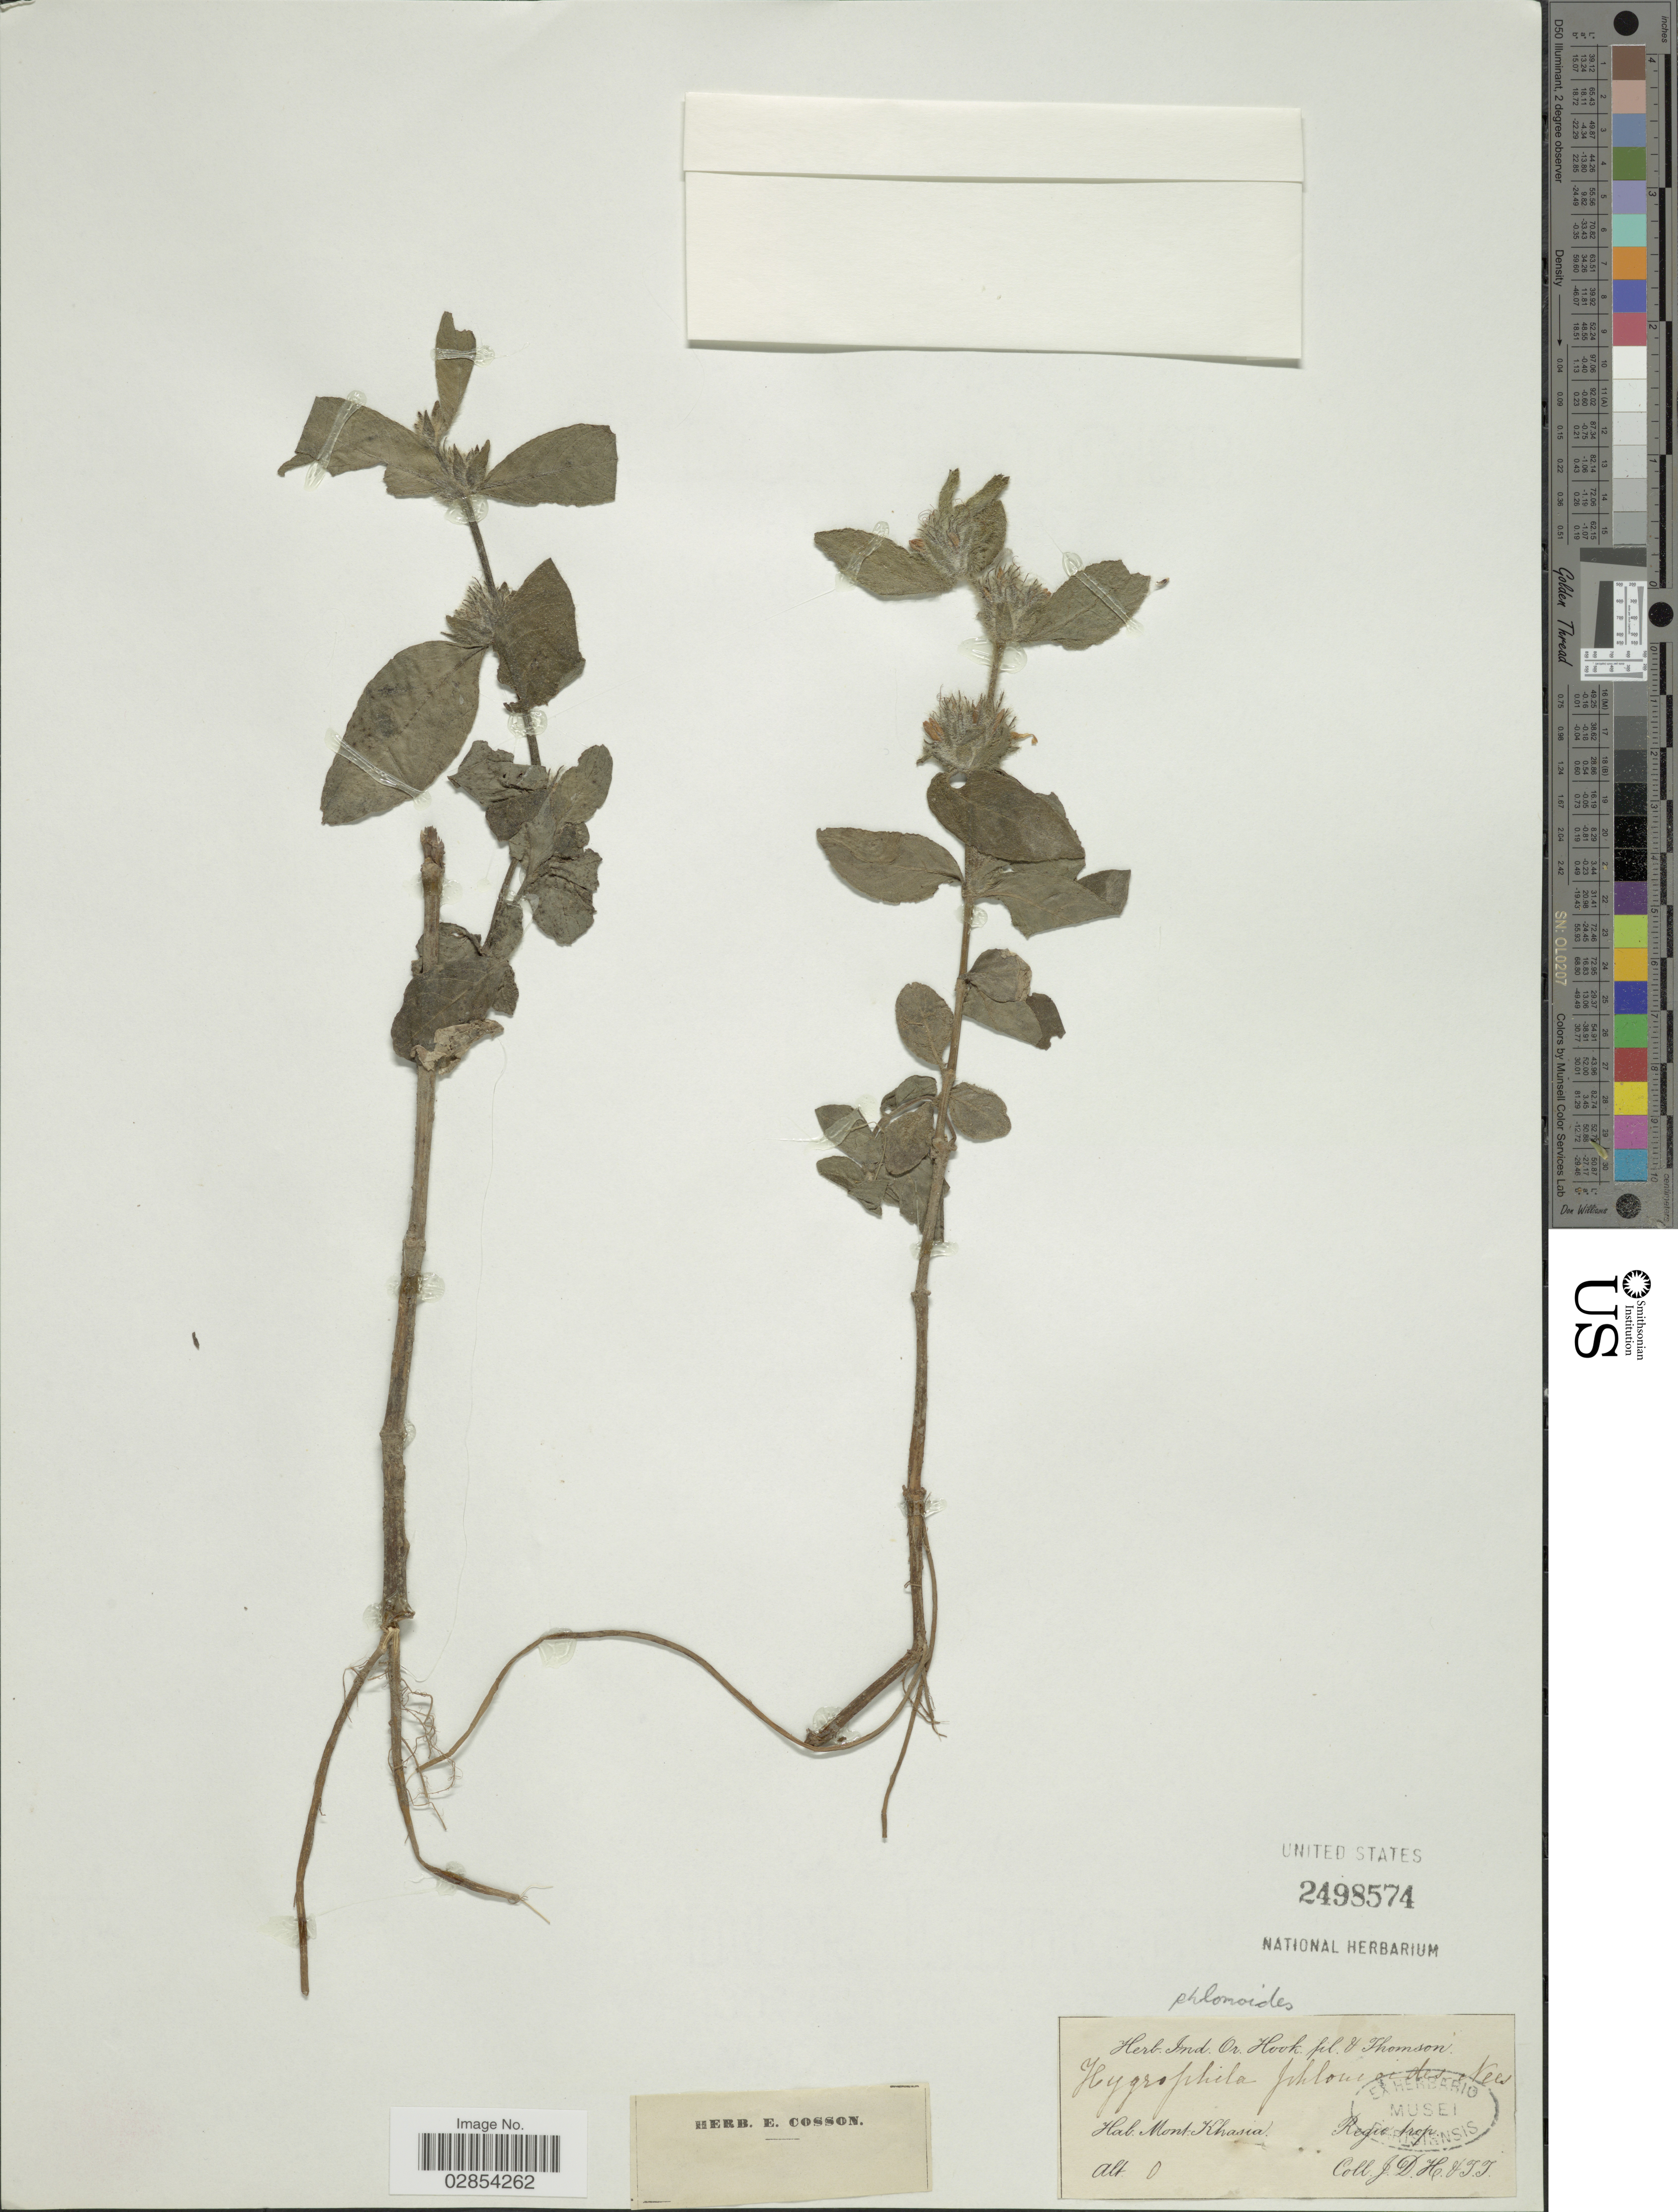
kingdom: Plantae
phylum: Tracheophyta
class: Magnoliopsida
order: Lamiales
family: Acanthaceae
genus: Hygrophila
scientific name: Hygrophila phlomoides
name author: Nees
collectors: J. D. Hooker & T. Thomson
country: India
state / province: Meghalaya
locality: Mont. Khasia. Regio trop.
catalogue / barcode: US 2498574